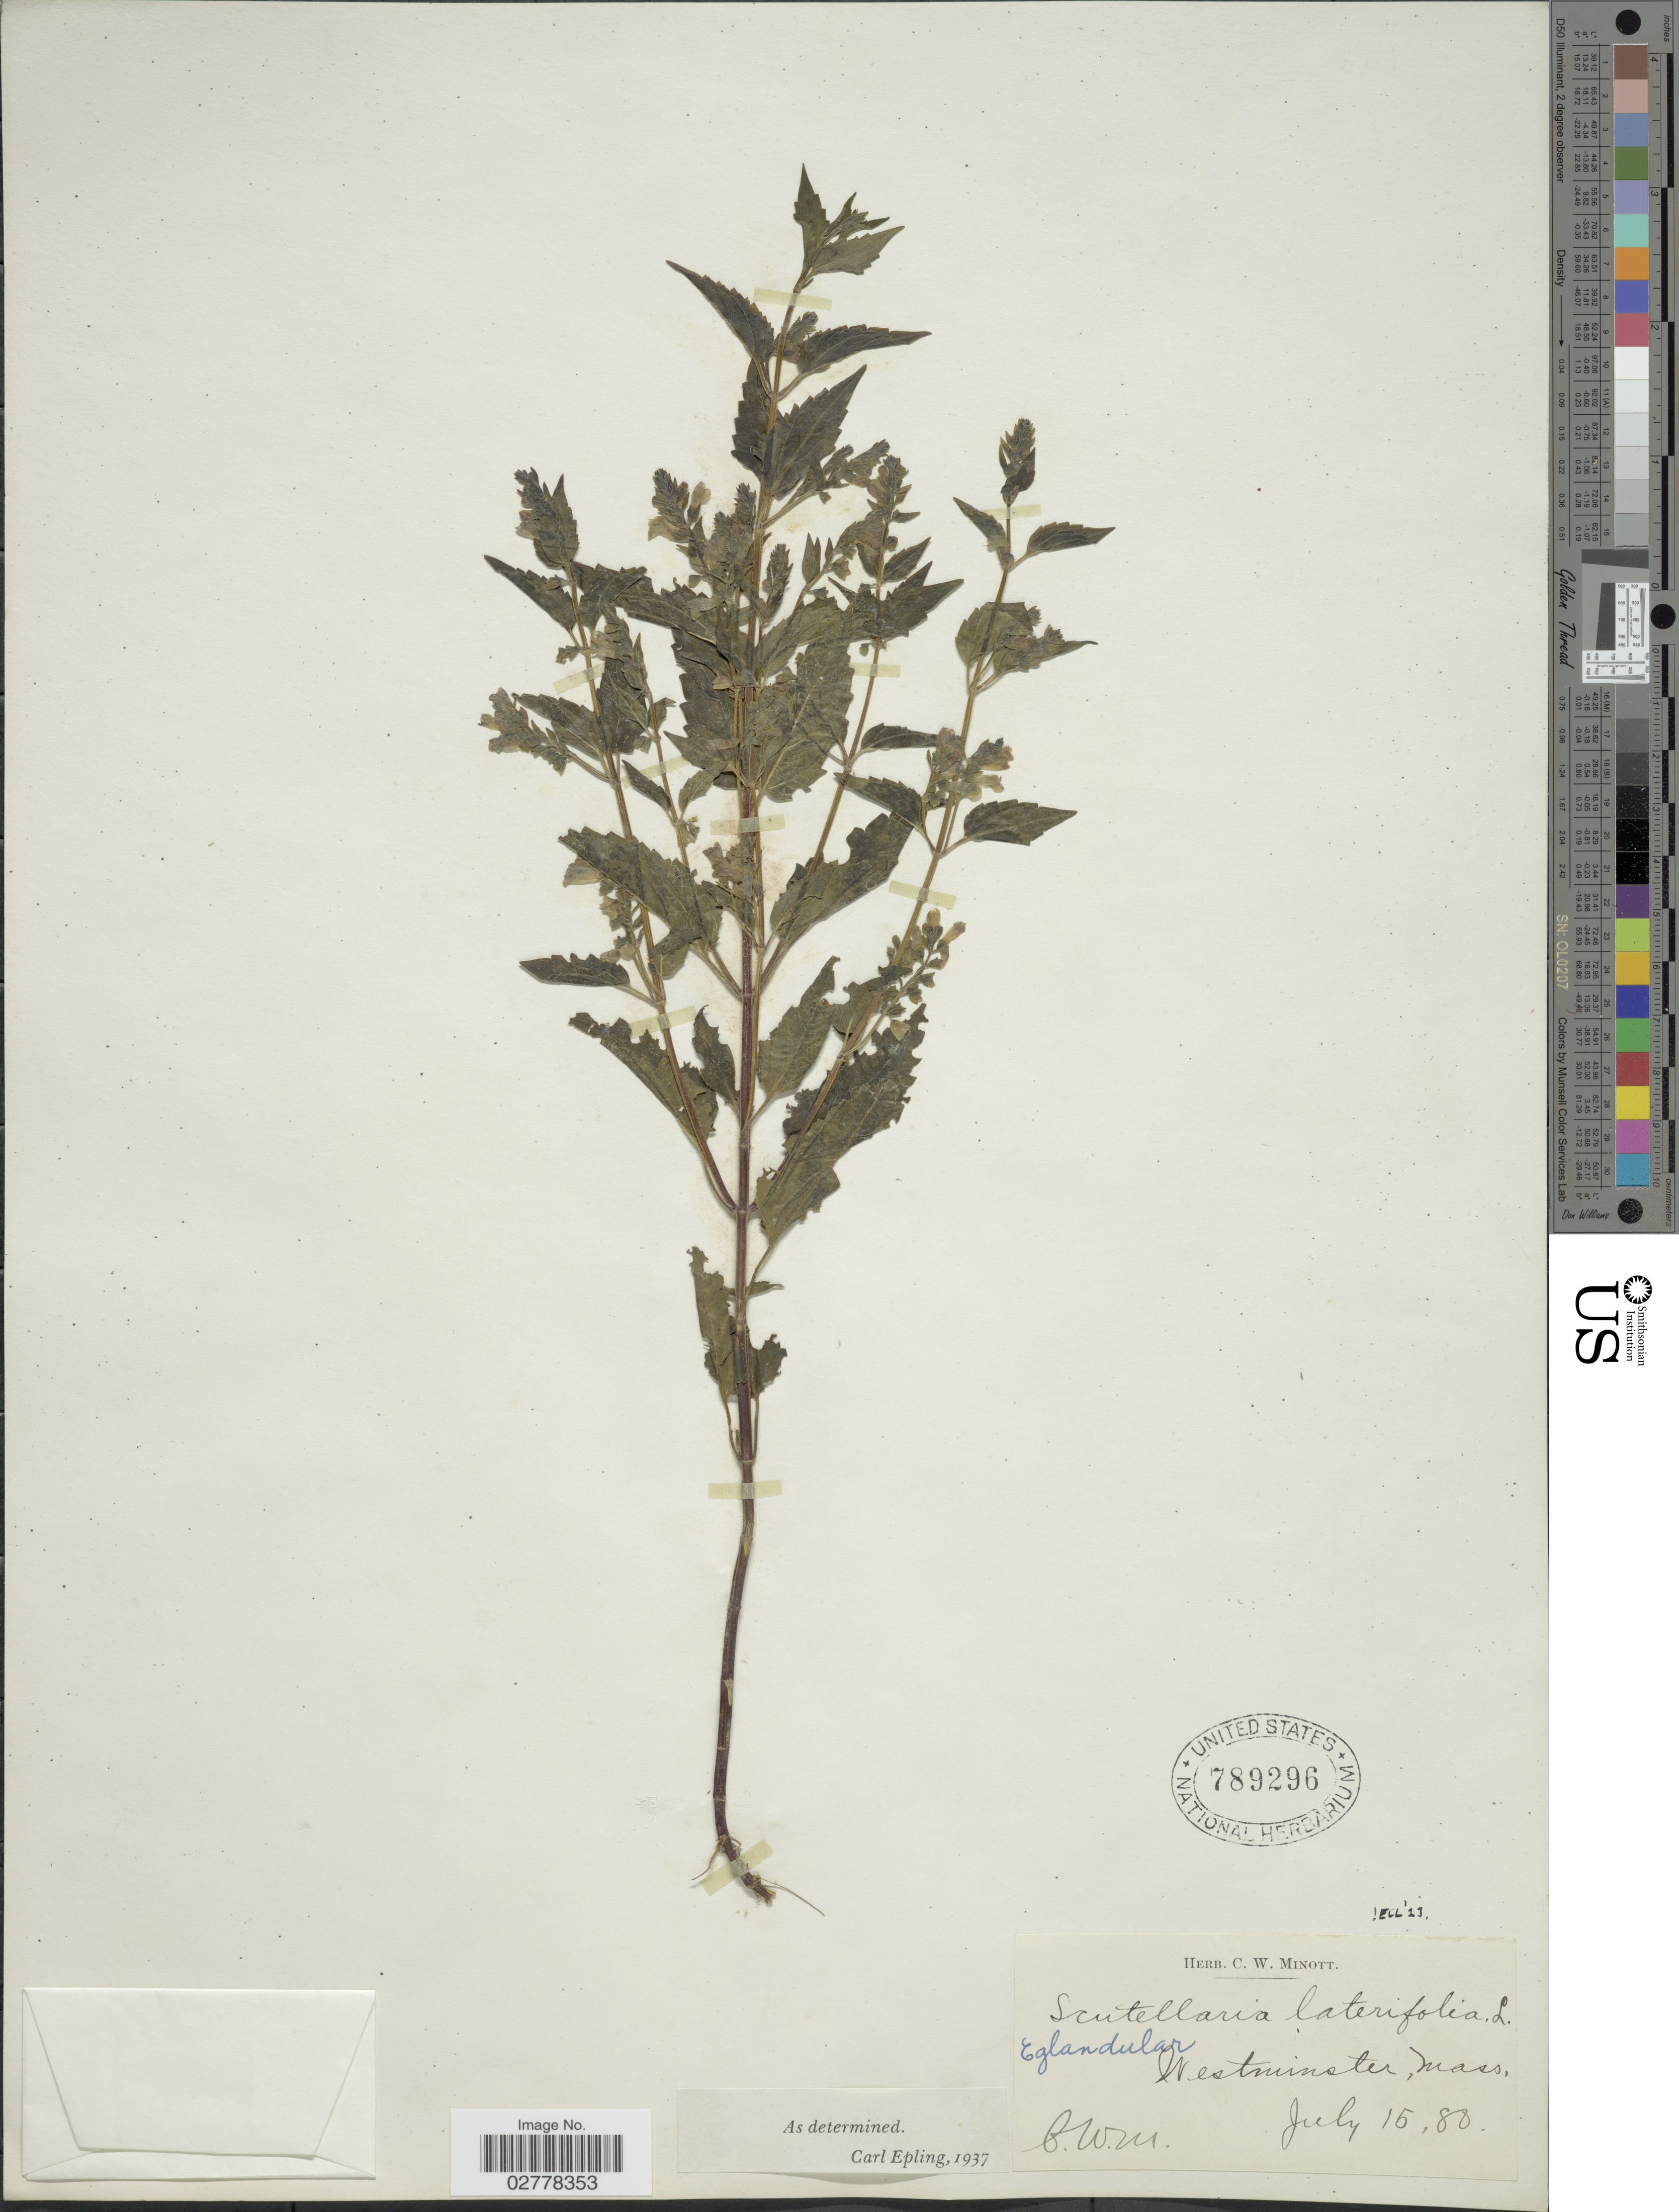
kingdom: Plantae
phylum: Tracheophyta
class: Magnoliopsida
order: Lamiales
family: Lamiaceae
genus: Scutellaria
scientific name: Scutellaria lateriflora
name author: L.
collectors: C. Minott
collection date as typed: Transcribed d/m/y: 15/7/80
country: United States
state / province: Massachusetts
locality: Westminster.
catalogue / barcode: US 789296